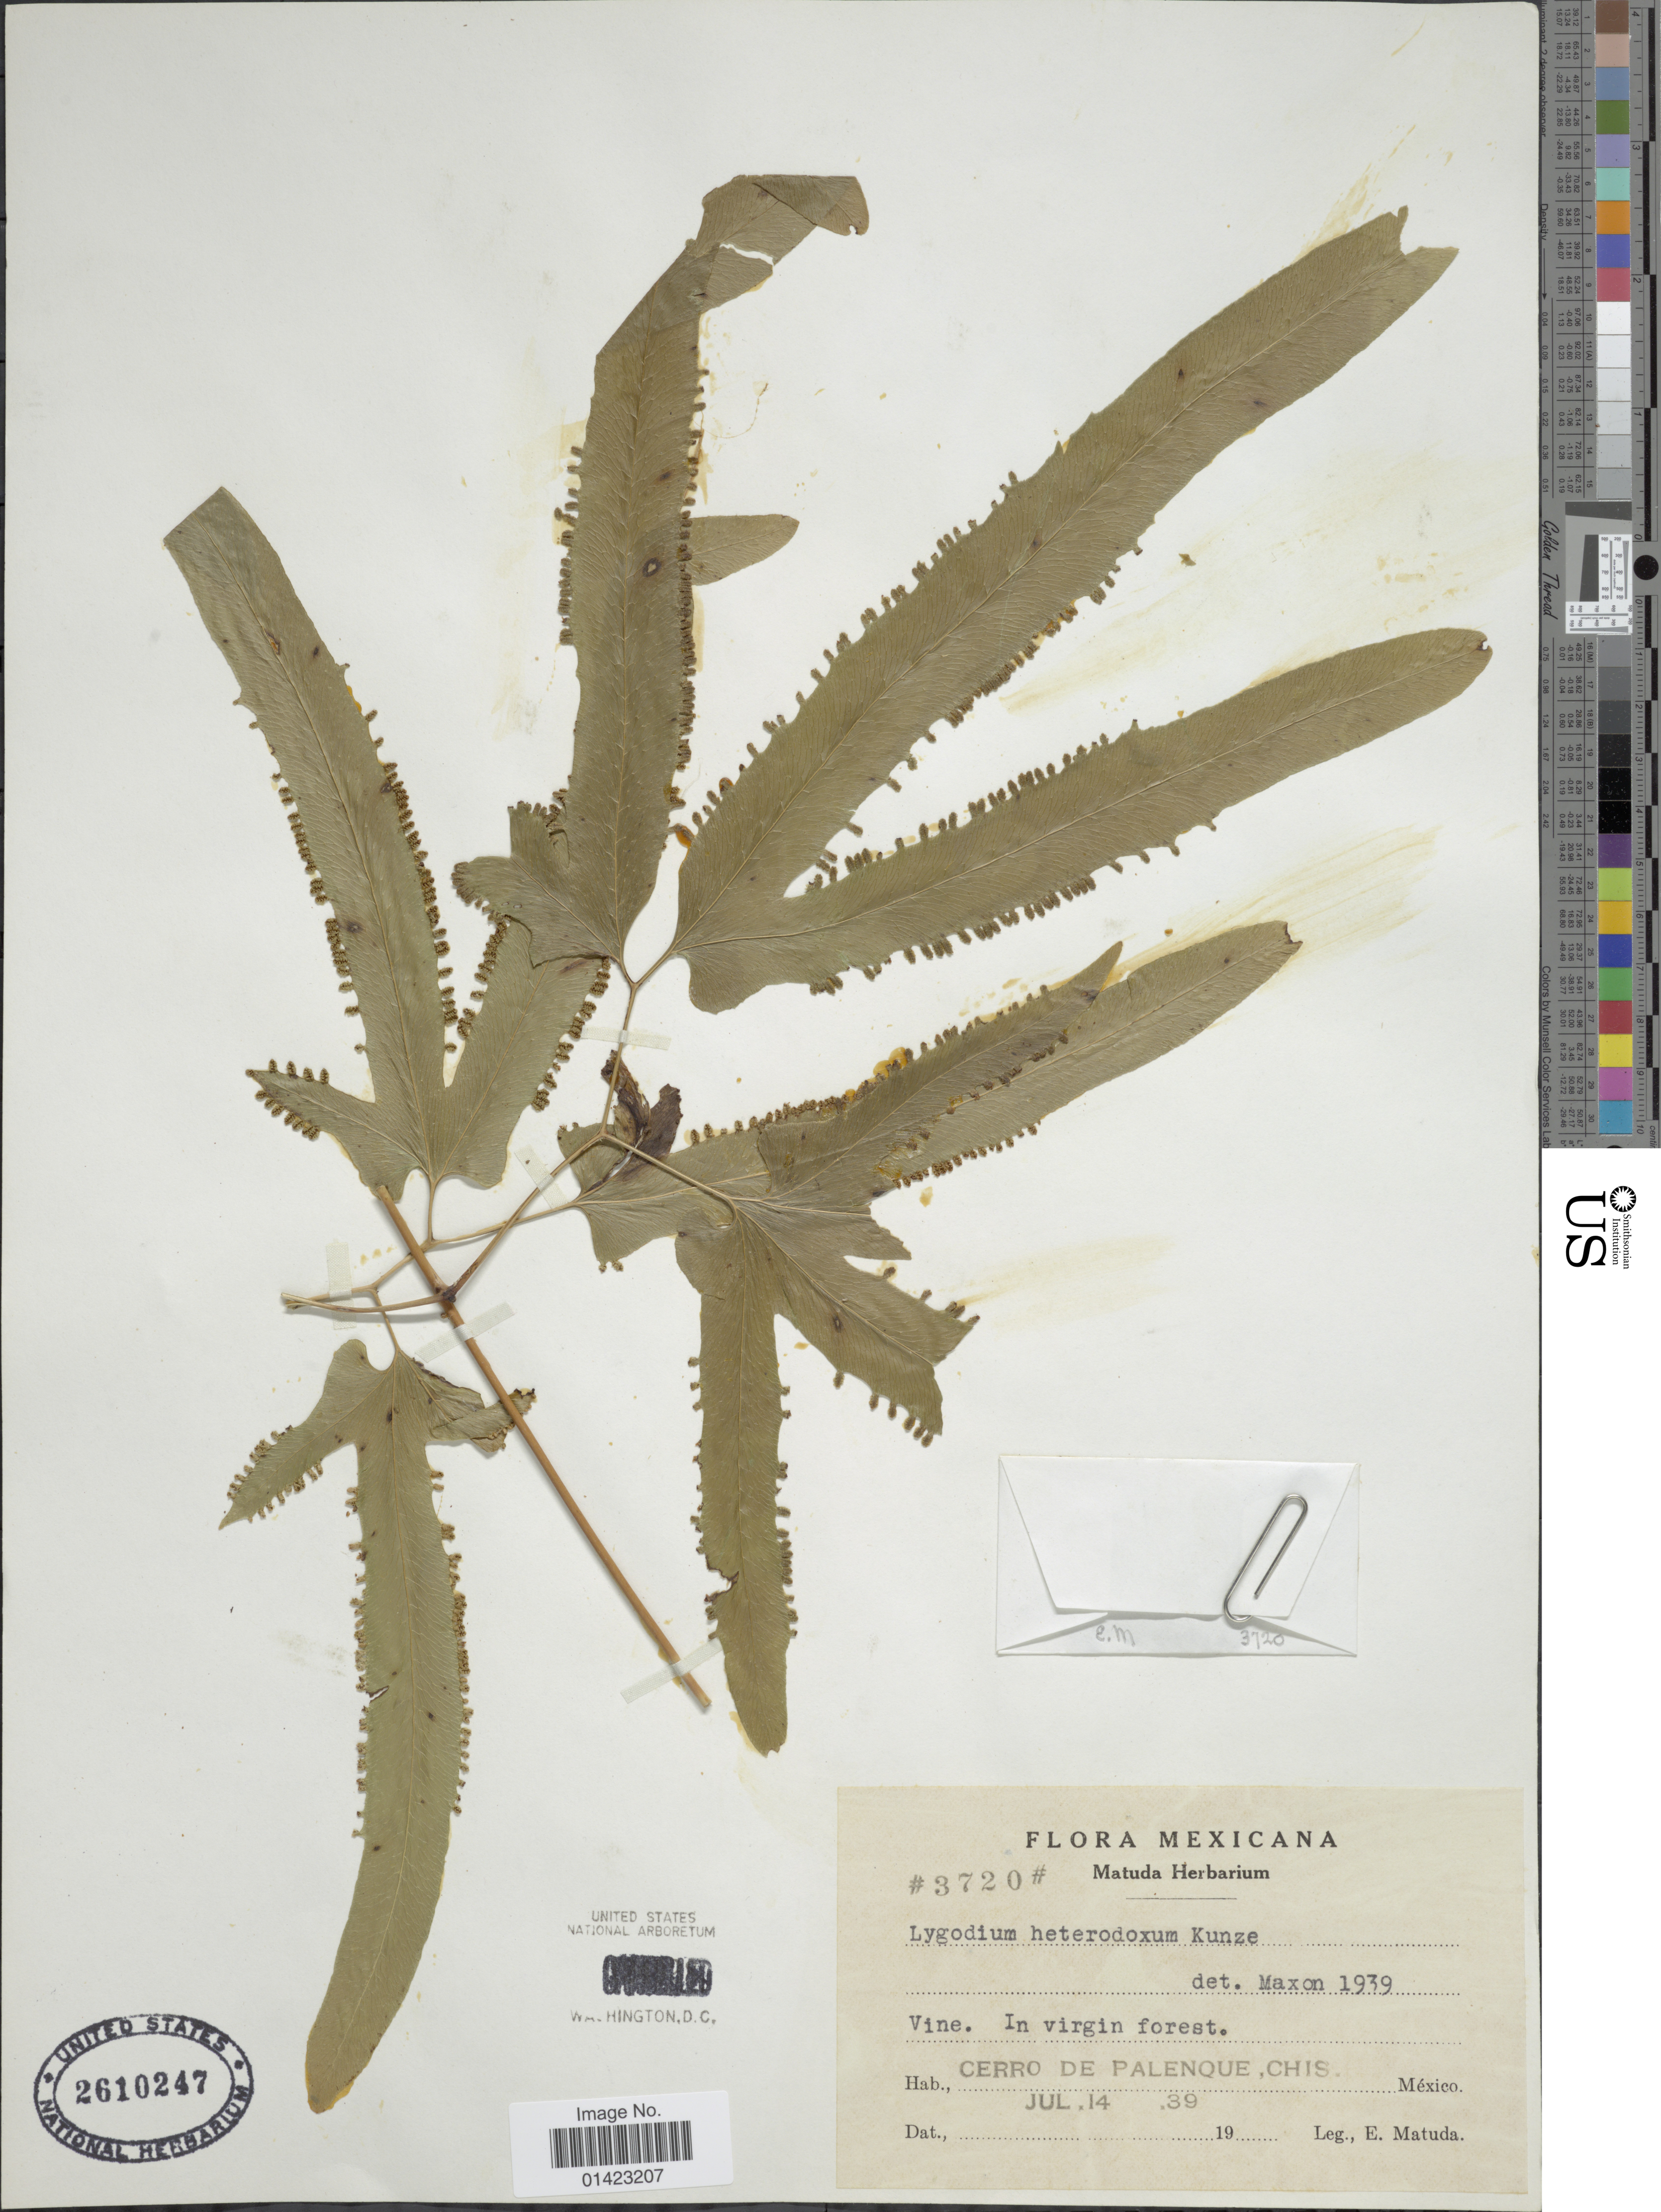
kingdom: Plantae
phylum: Tracheophyta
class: Polypodiopsida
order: Schizaeales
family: Lygodiaceae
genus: Lygodium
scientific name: Lygodium heterodoxum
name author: Kunze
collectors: E. Matuda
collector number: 3720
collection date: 1939-07-14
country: Mexico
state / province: Chiapas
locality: Cerro de Palenque, Chis.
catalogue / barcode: US 2610247